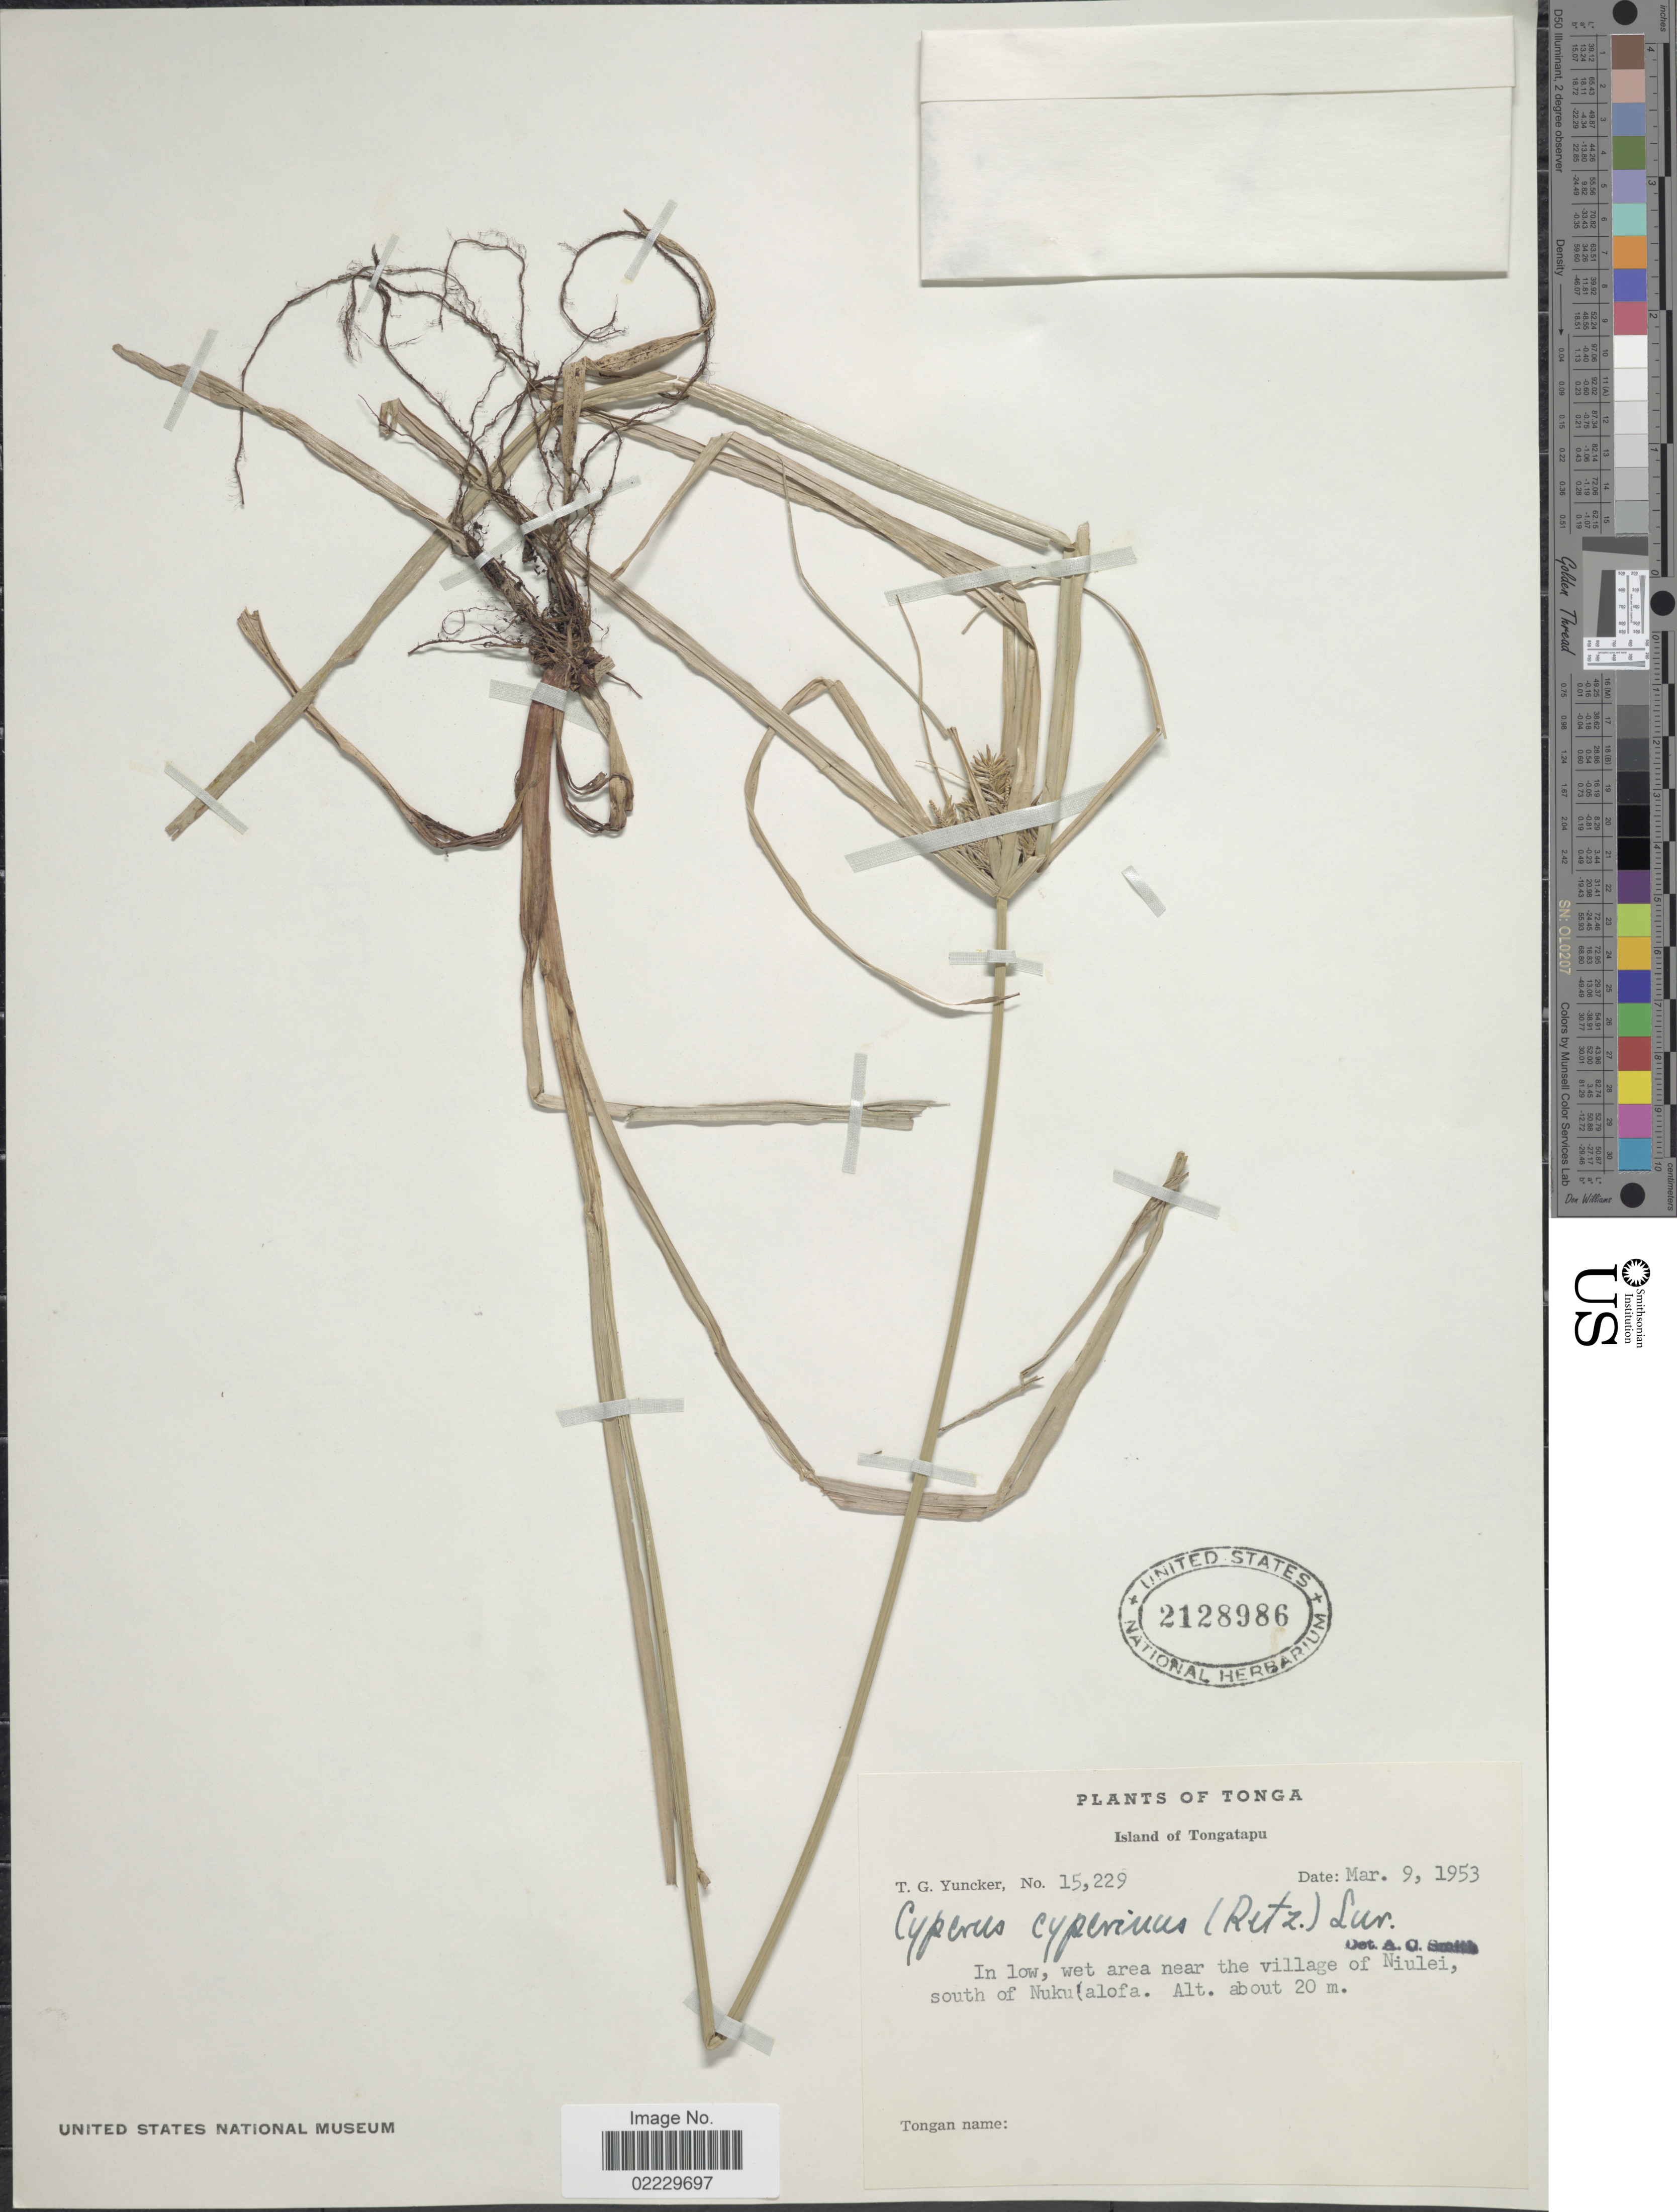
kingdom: Plantae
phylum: Tracheophyta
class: Liliopsida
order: Poales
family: Cyperaceae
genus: Cyperus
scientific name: Cyperus cyperinus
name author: (Retz.) Valck. Sur.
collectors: T. G. Yuncker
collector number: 15229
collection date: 1953-03-09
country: Tonga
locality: Island of Tongatapu, near the village of niulei, south of Nuku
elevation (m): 20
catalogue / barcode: US 2128986